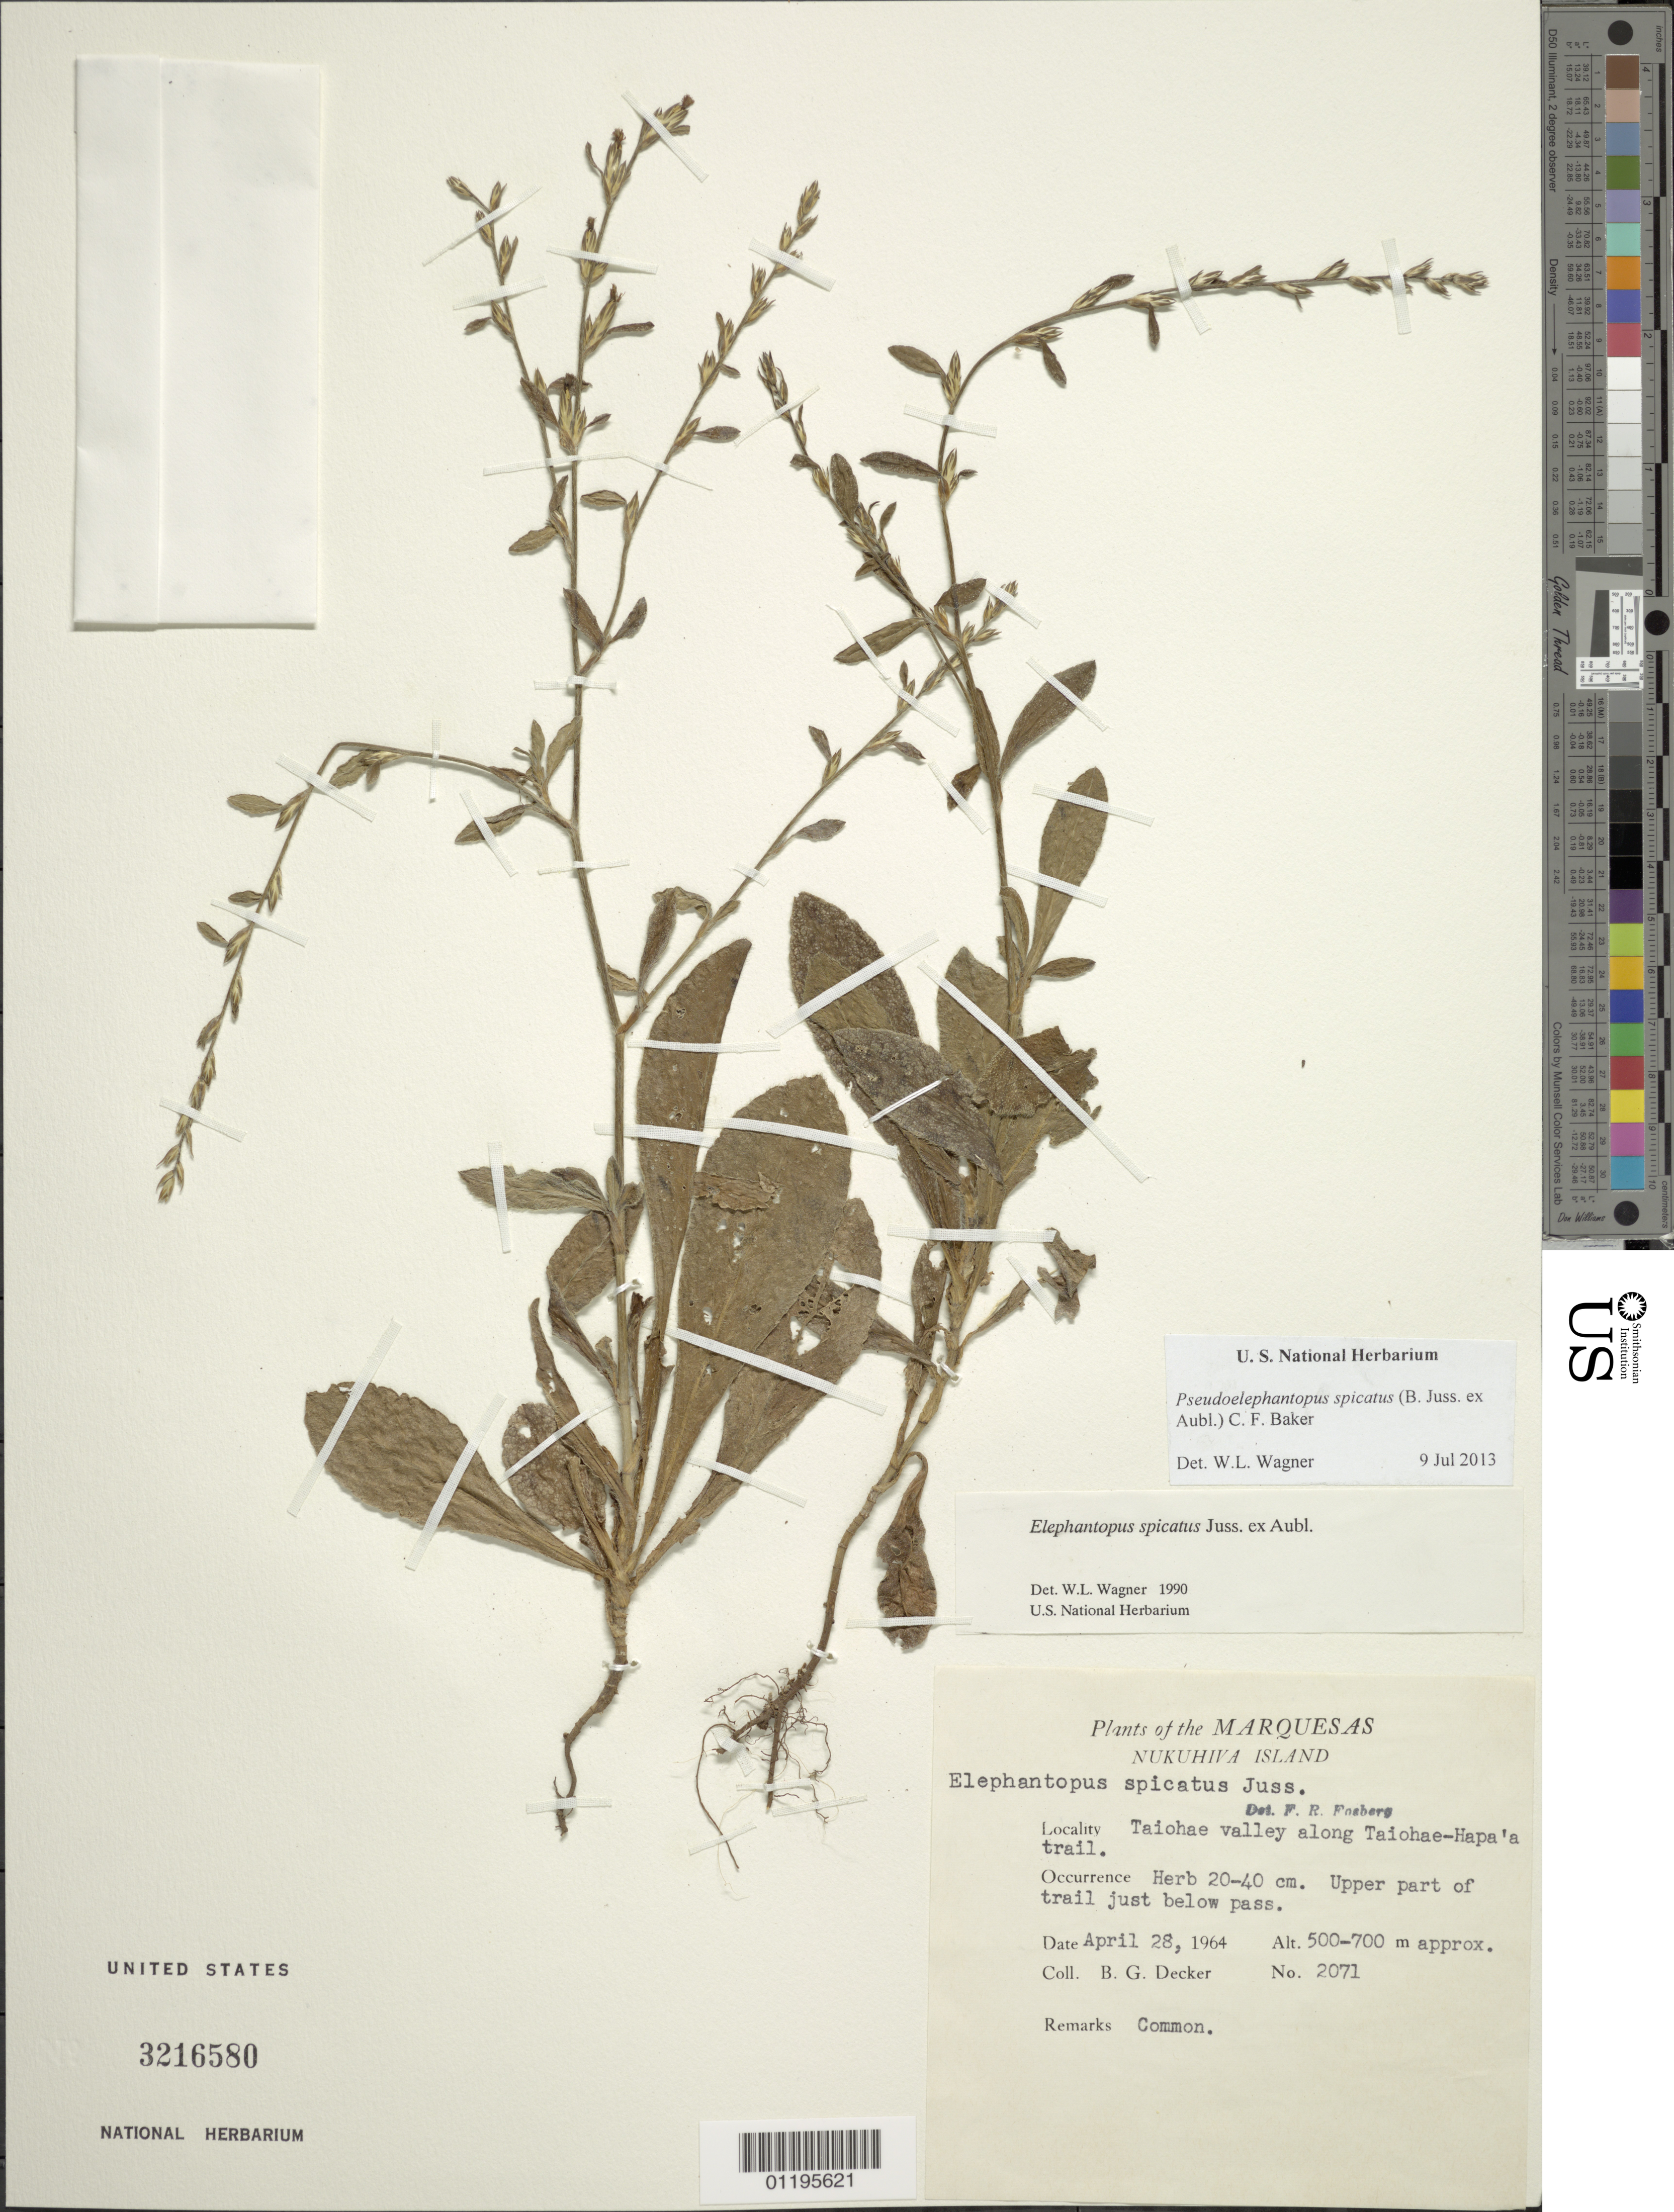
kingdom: Plantae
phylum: Tracheophyta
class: Magnoliopsida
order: Asterales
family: Asteraceae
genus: Pseudelephantopus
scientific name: Pseudelephantopus spicatus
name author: (Juss. ex Aubl.) C.F. Baker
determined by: Wagner, W. L., (BOT), Smithsonian Institution - National Museum of Natural History (UNITED STATES)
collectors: B. G. Decker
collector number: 2071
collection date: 1964-04-28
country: French Polynesia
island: Nuku Hiva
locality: Taiohae Valley along Taiohae-Hapa'a Trail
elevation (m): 30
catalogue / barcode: US 3216580